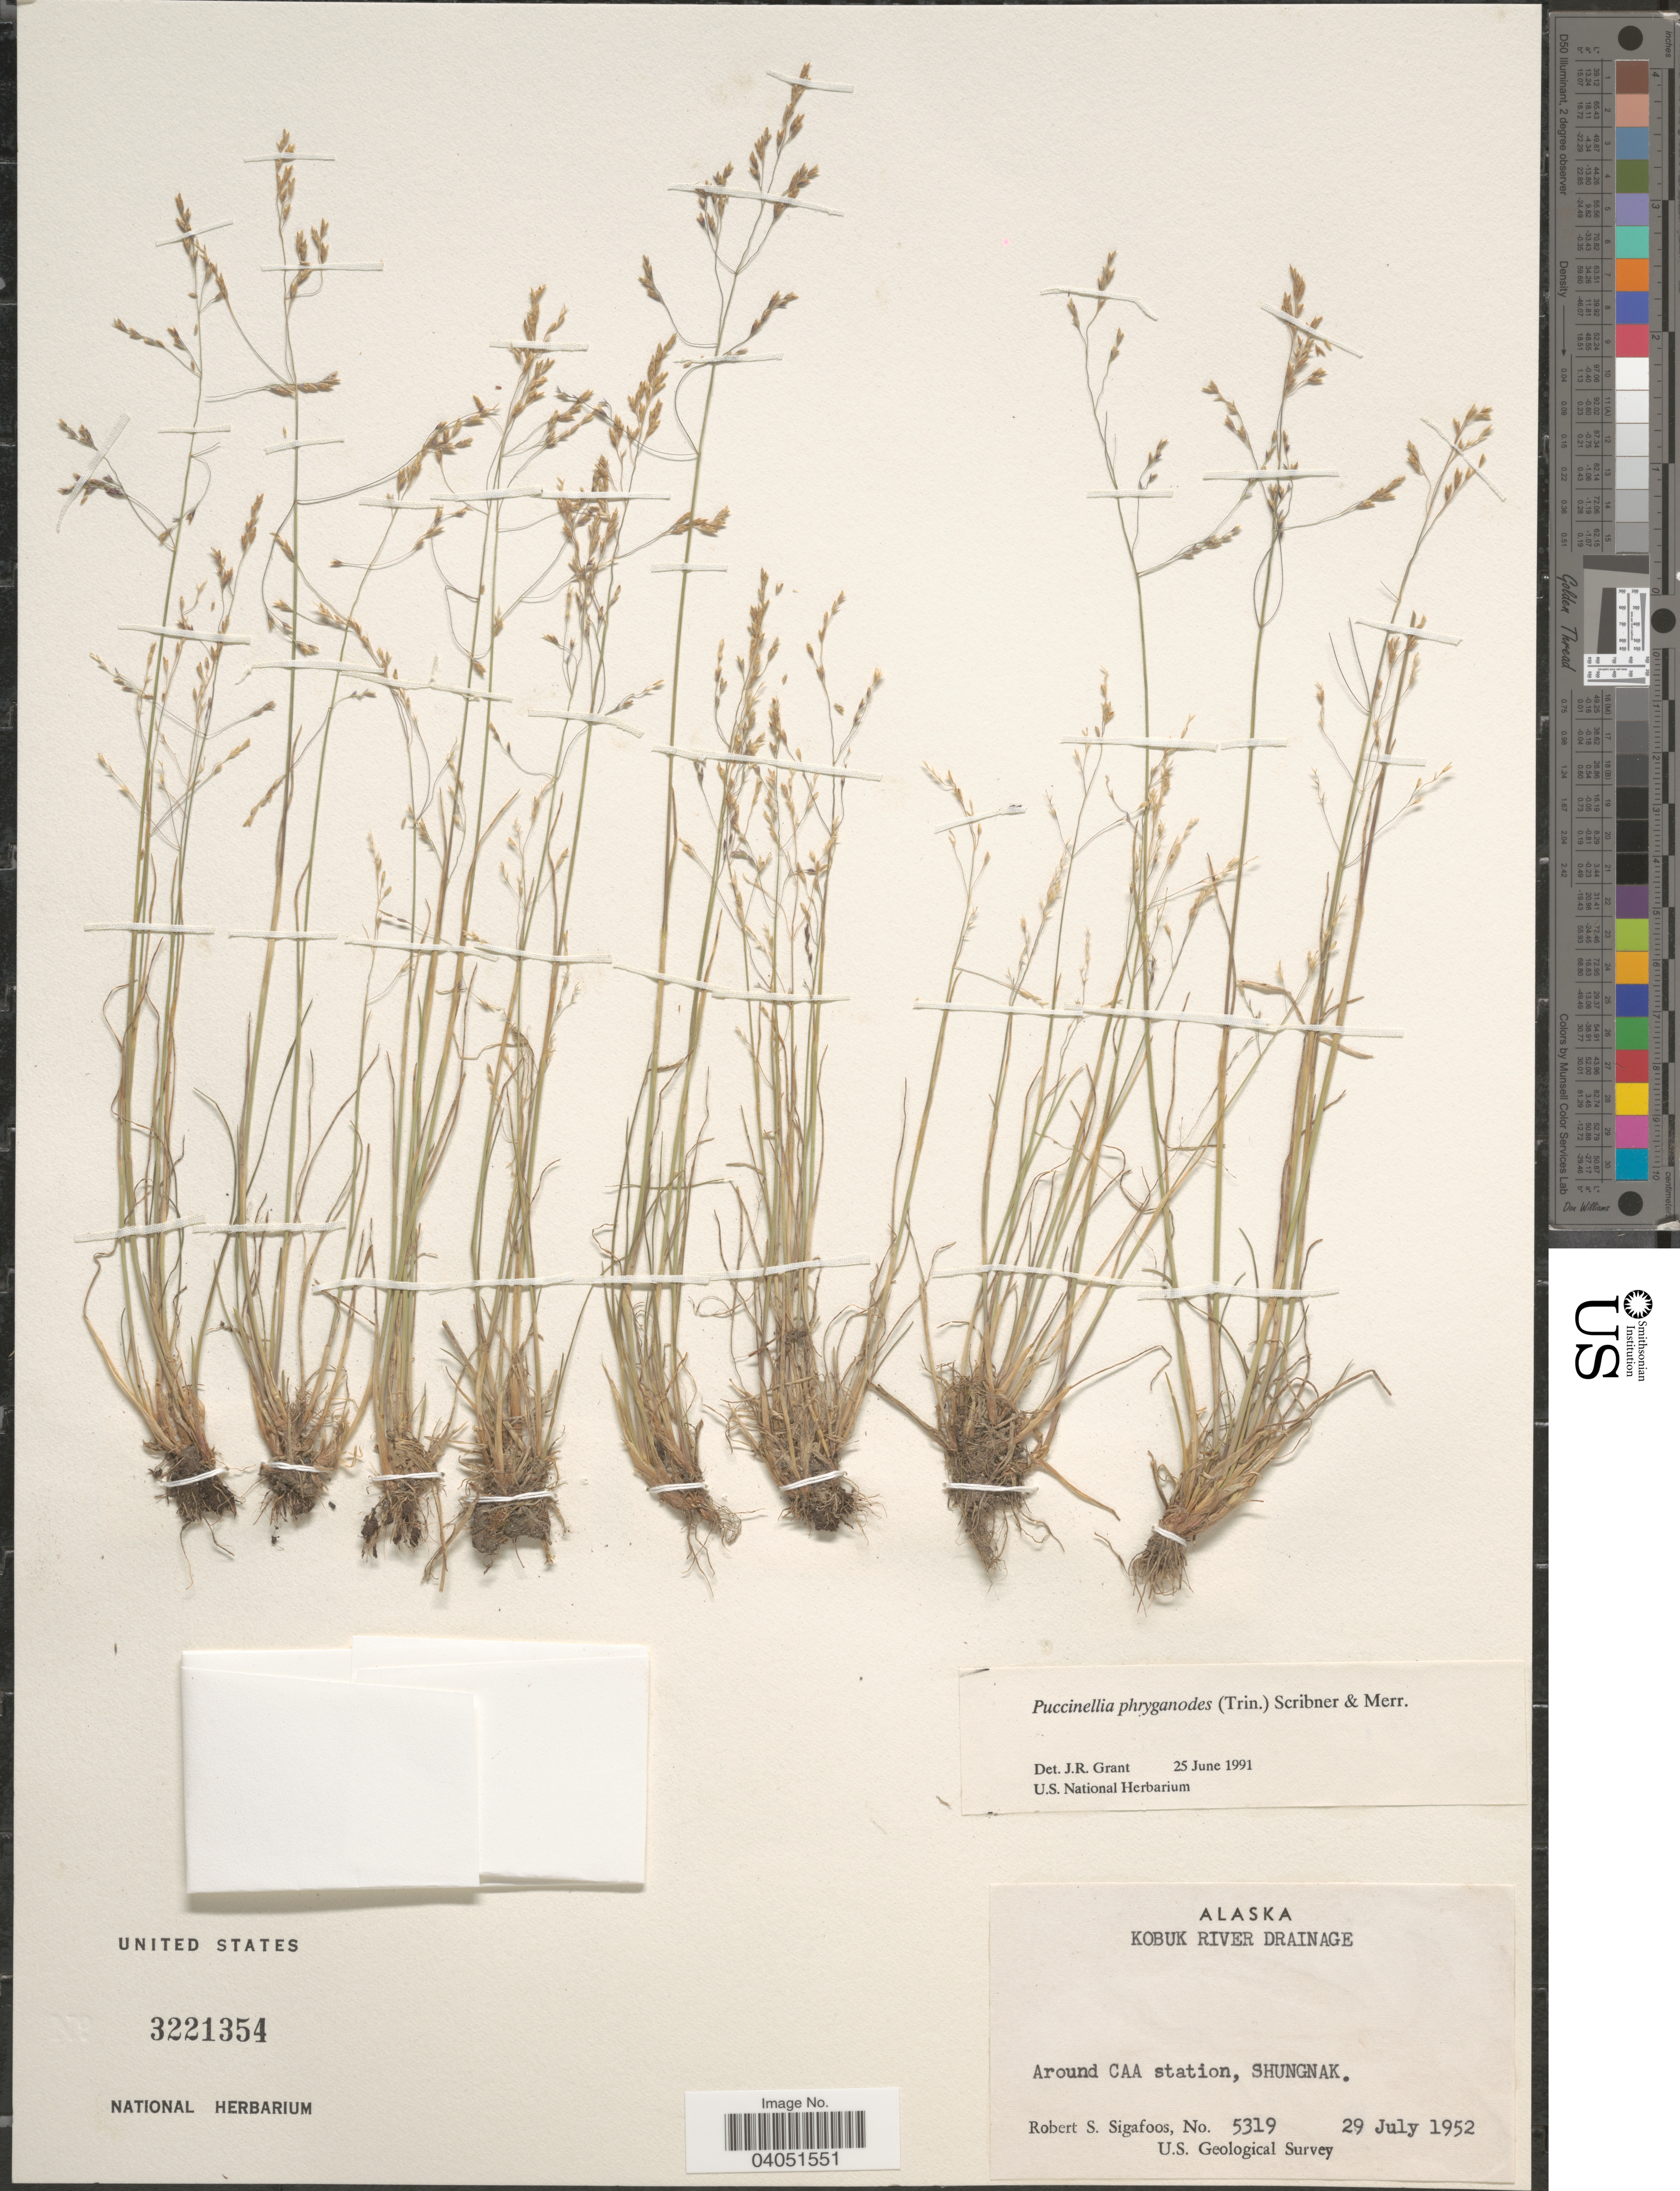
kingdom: Plantae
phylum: Tracheophyta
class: Liliopsida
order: Poales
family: Poaceae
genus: Puccinellia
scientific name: Puccinellia sp.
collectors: R. Sigafoos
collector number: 5319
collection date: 1952-07-29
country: United States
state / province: Alaska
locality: Kobuk River Drainage. Around CAA station, Shungnak.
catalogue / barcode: US 3221354